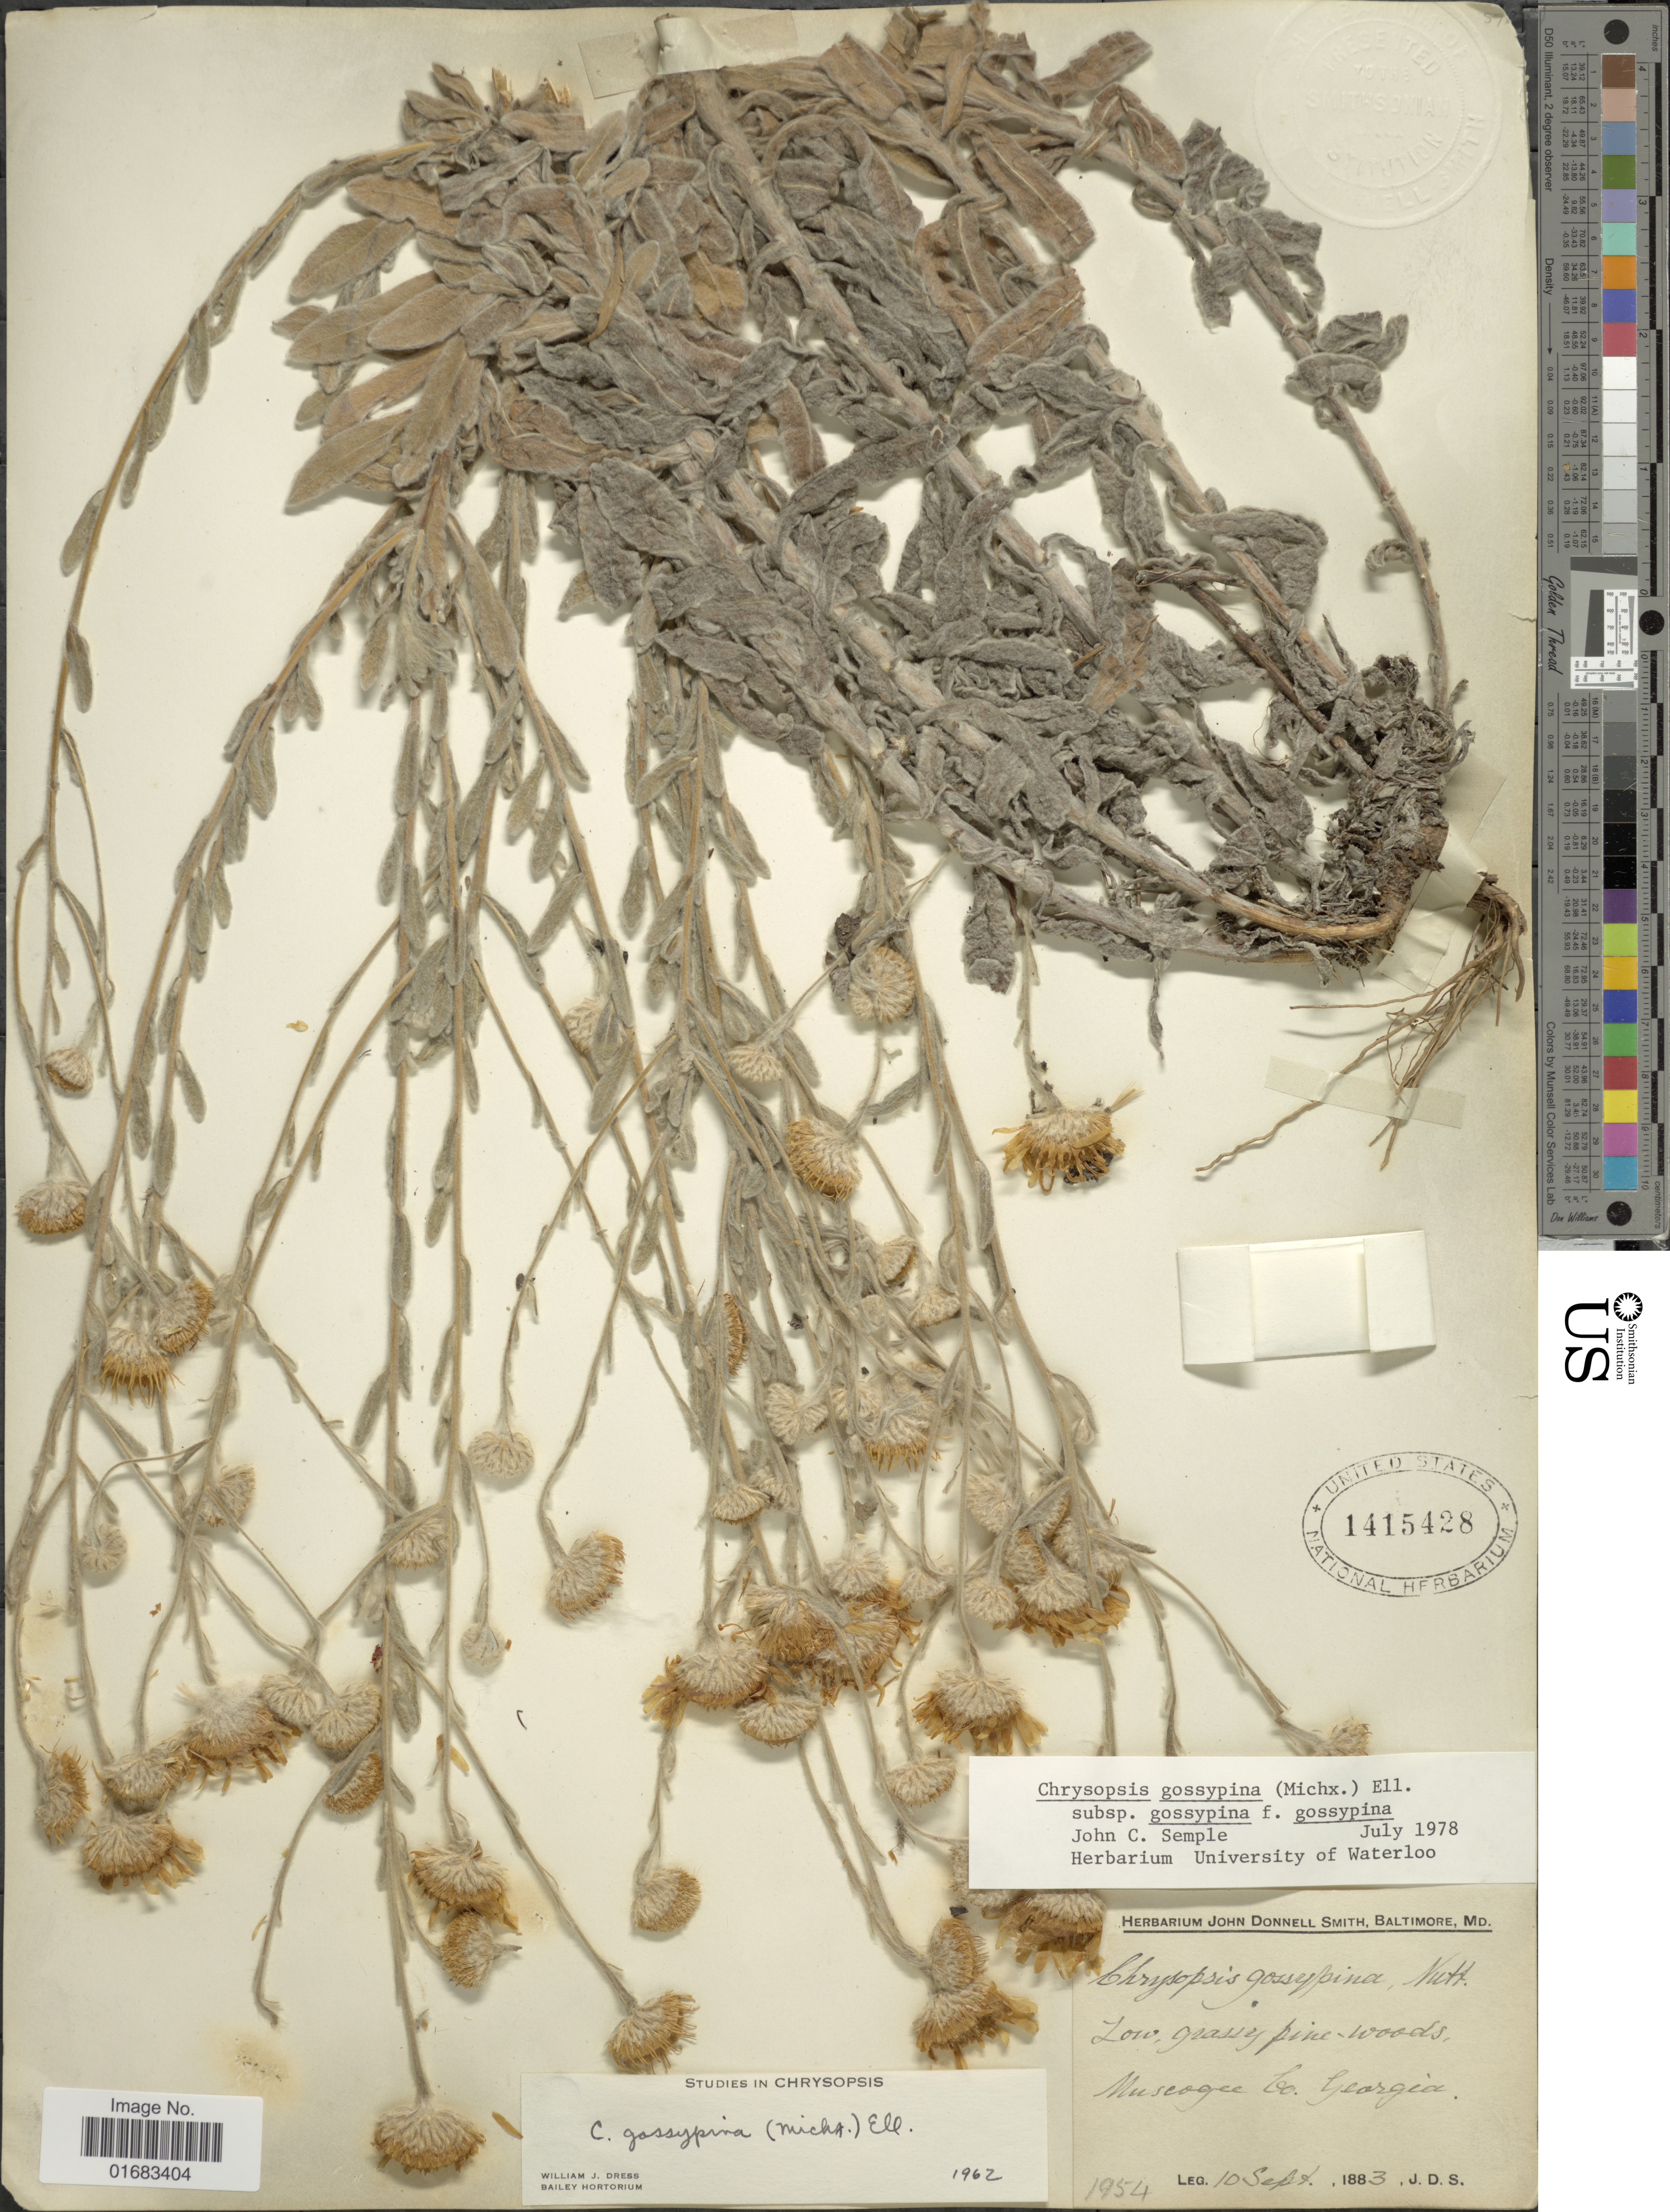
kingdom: Plantae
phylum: Tracheophyta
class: Magnoliopsida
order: Asterales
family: Asteraceae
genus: Chrysopsis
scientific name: Chrysopsis gossypina f. gossypina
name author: (Michx.) Elliott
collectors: J. Donnell Smith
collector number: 1954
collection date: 1883-09-10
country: United States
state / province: Georgia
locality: Low grassy pine woods. Muscogee Co.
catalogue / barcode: US 1415428